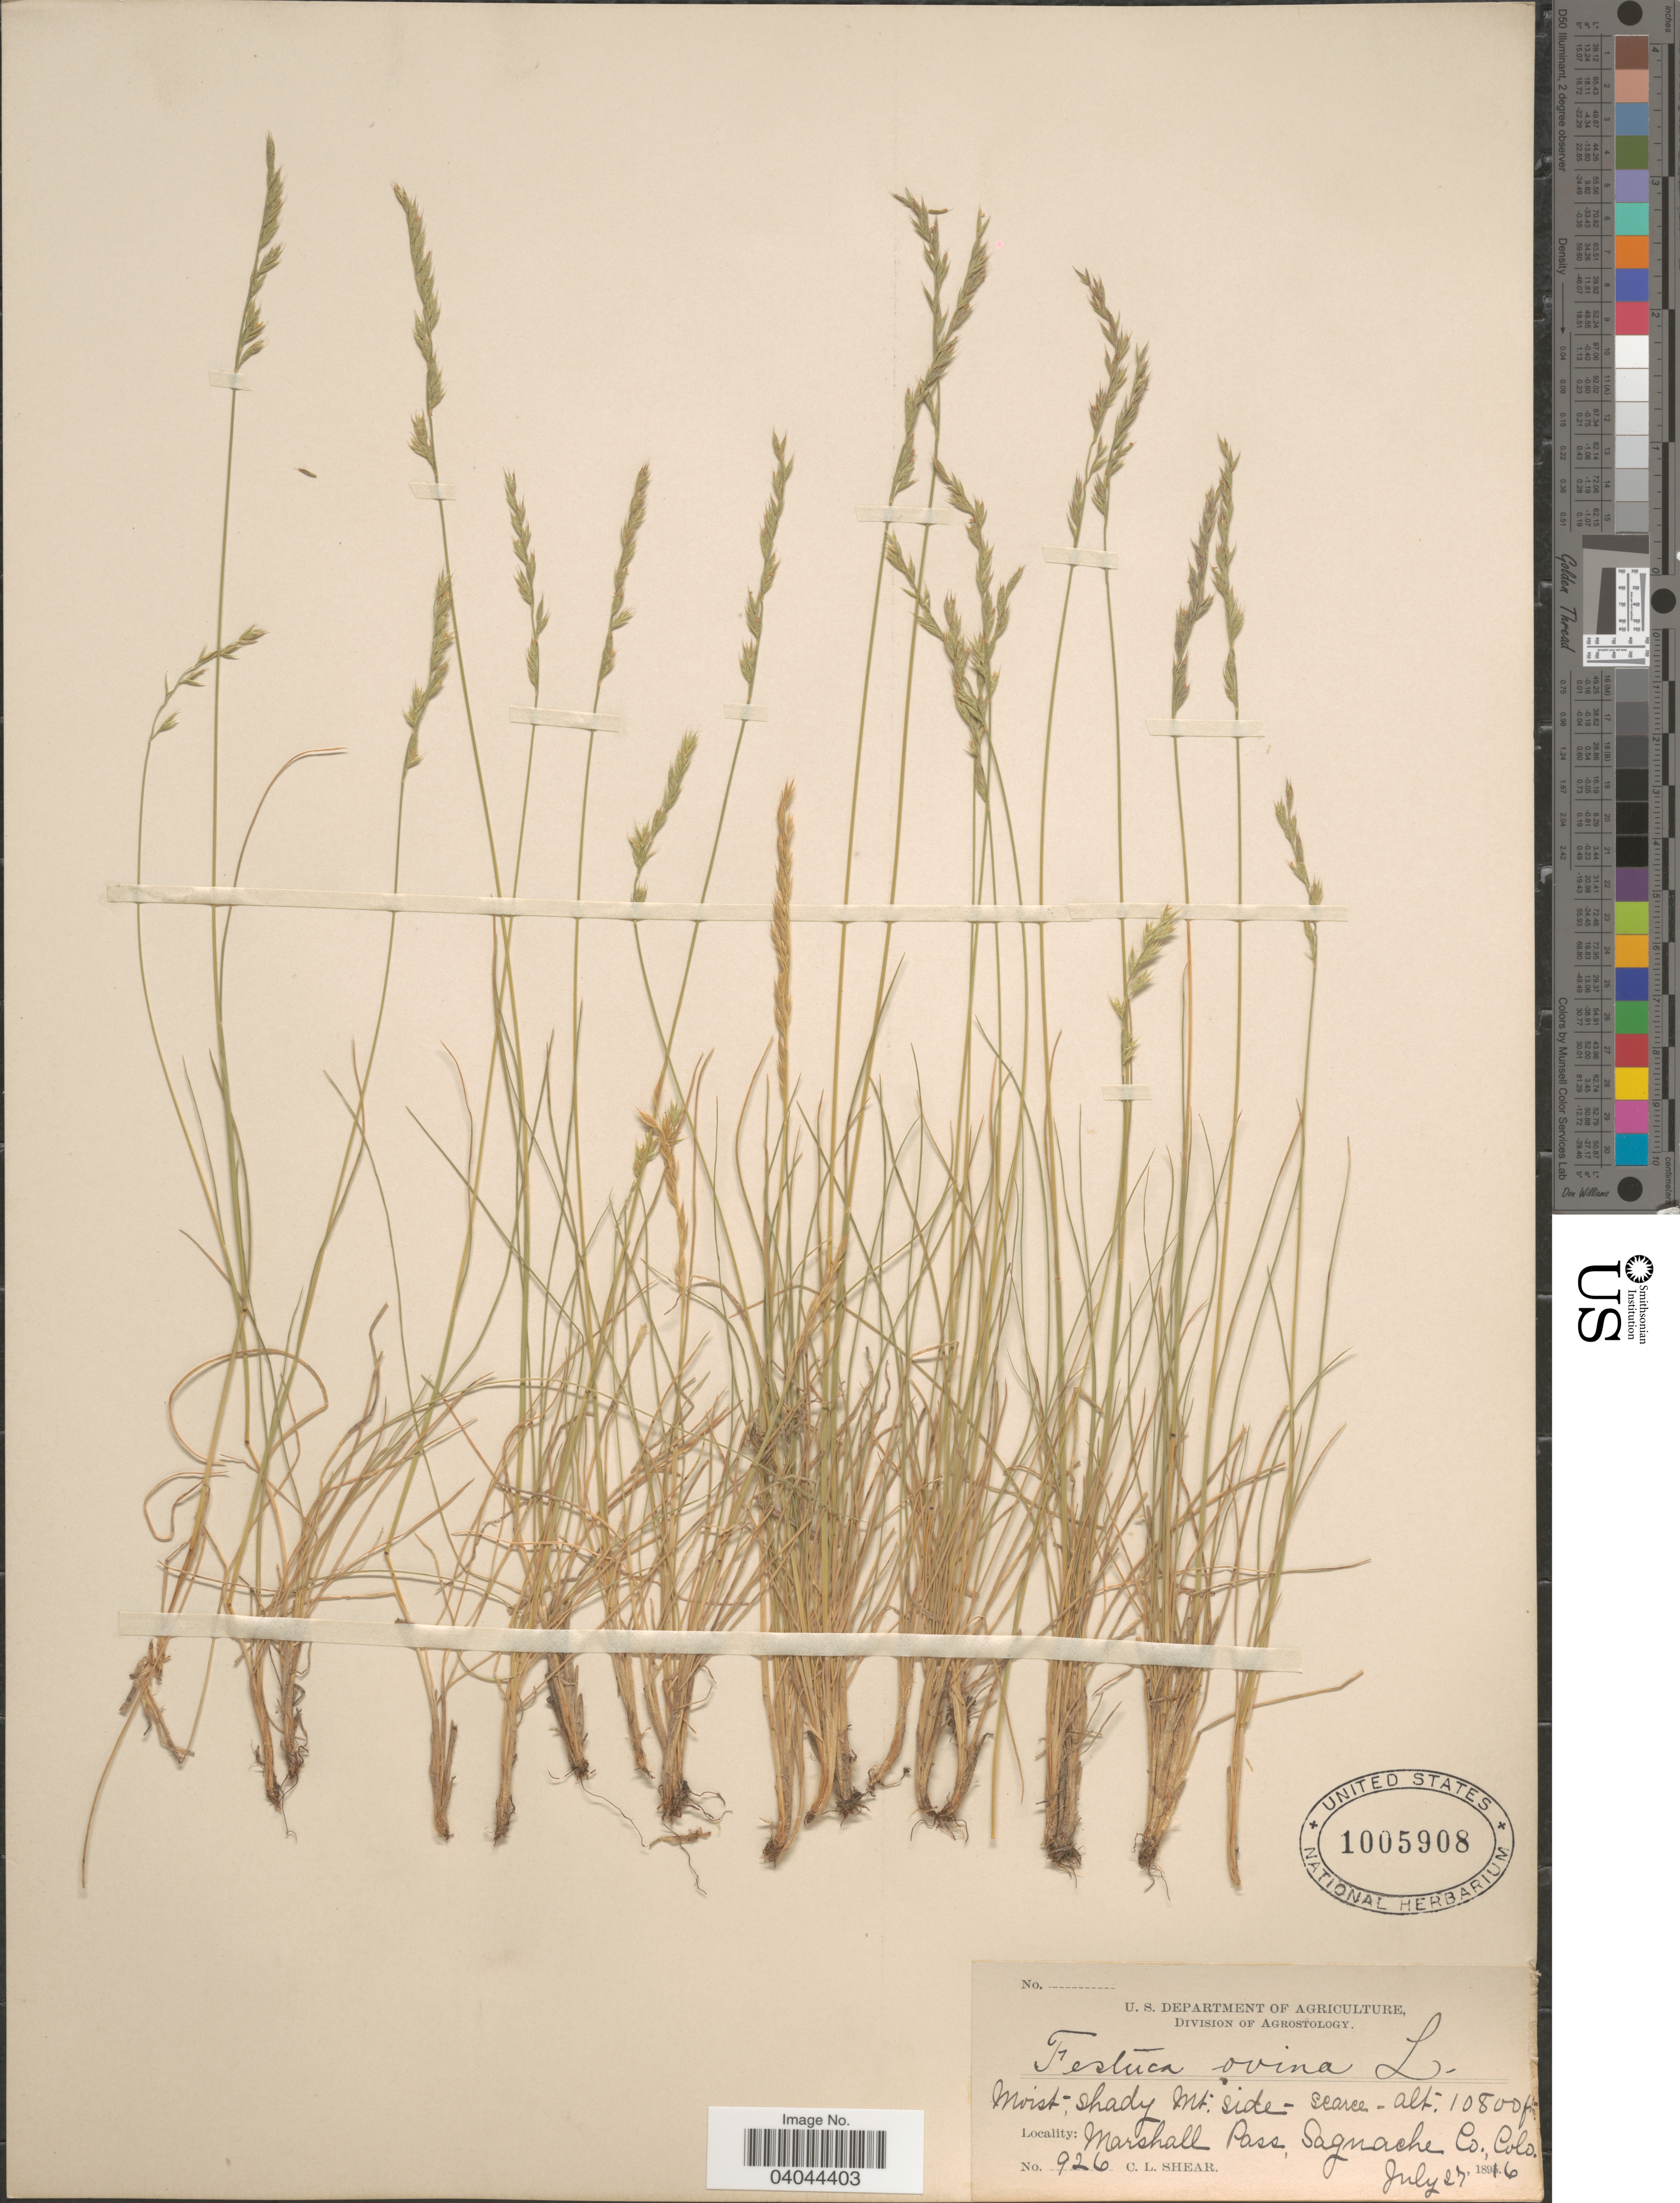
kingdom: Plantae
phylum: Tracheophyta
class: Liliopsida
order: Poales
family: Poaceae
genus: Festuca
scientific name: Festuca ovina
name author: L.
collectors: C. L. Shear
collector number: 926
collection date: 1896-07-27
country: United States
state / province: Colorado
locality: Moist, shady Mt. Side - Scarce. Marshall Pass, Sagnache Co.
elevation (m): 3292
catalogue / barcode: US 1005908